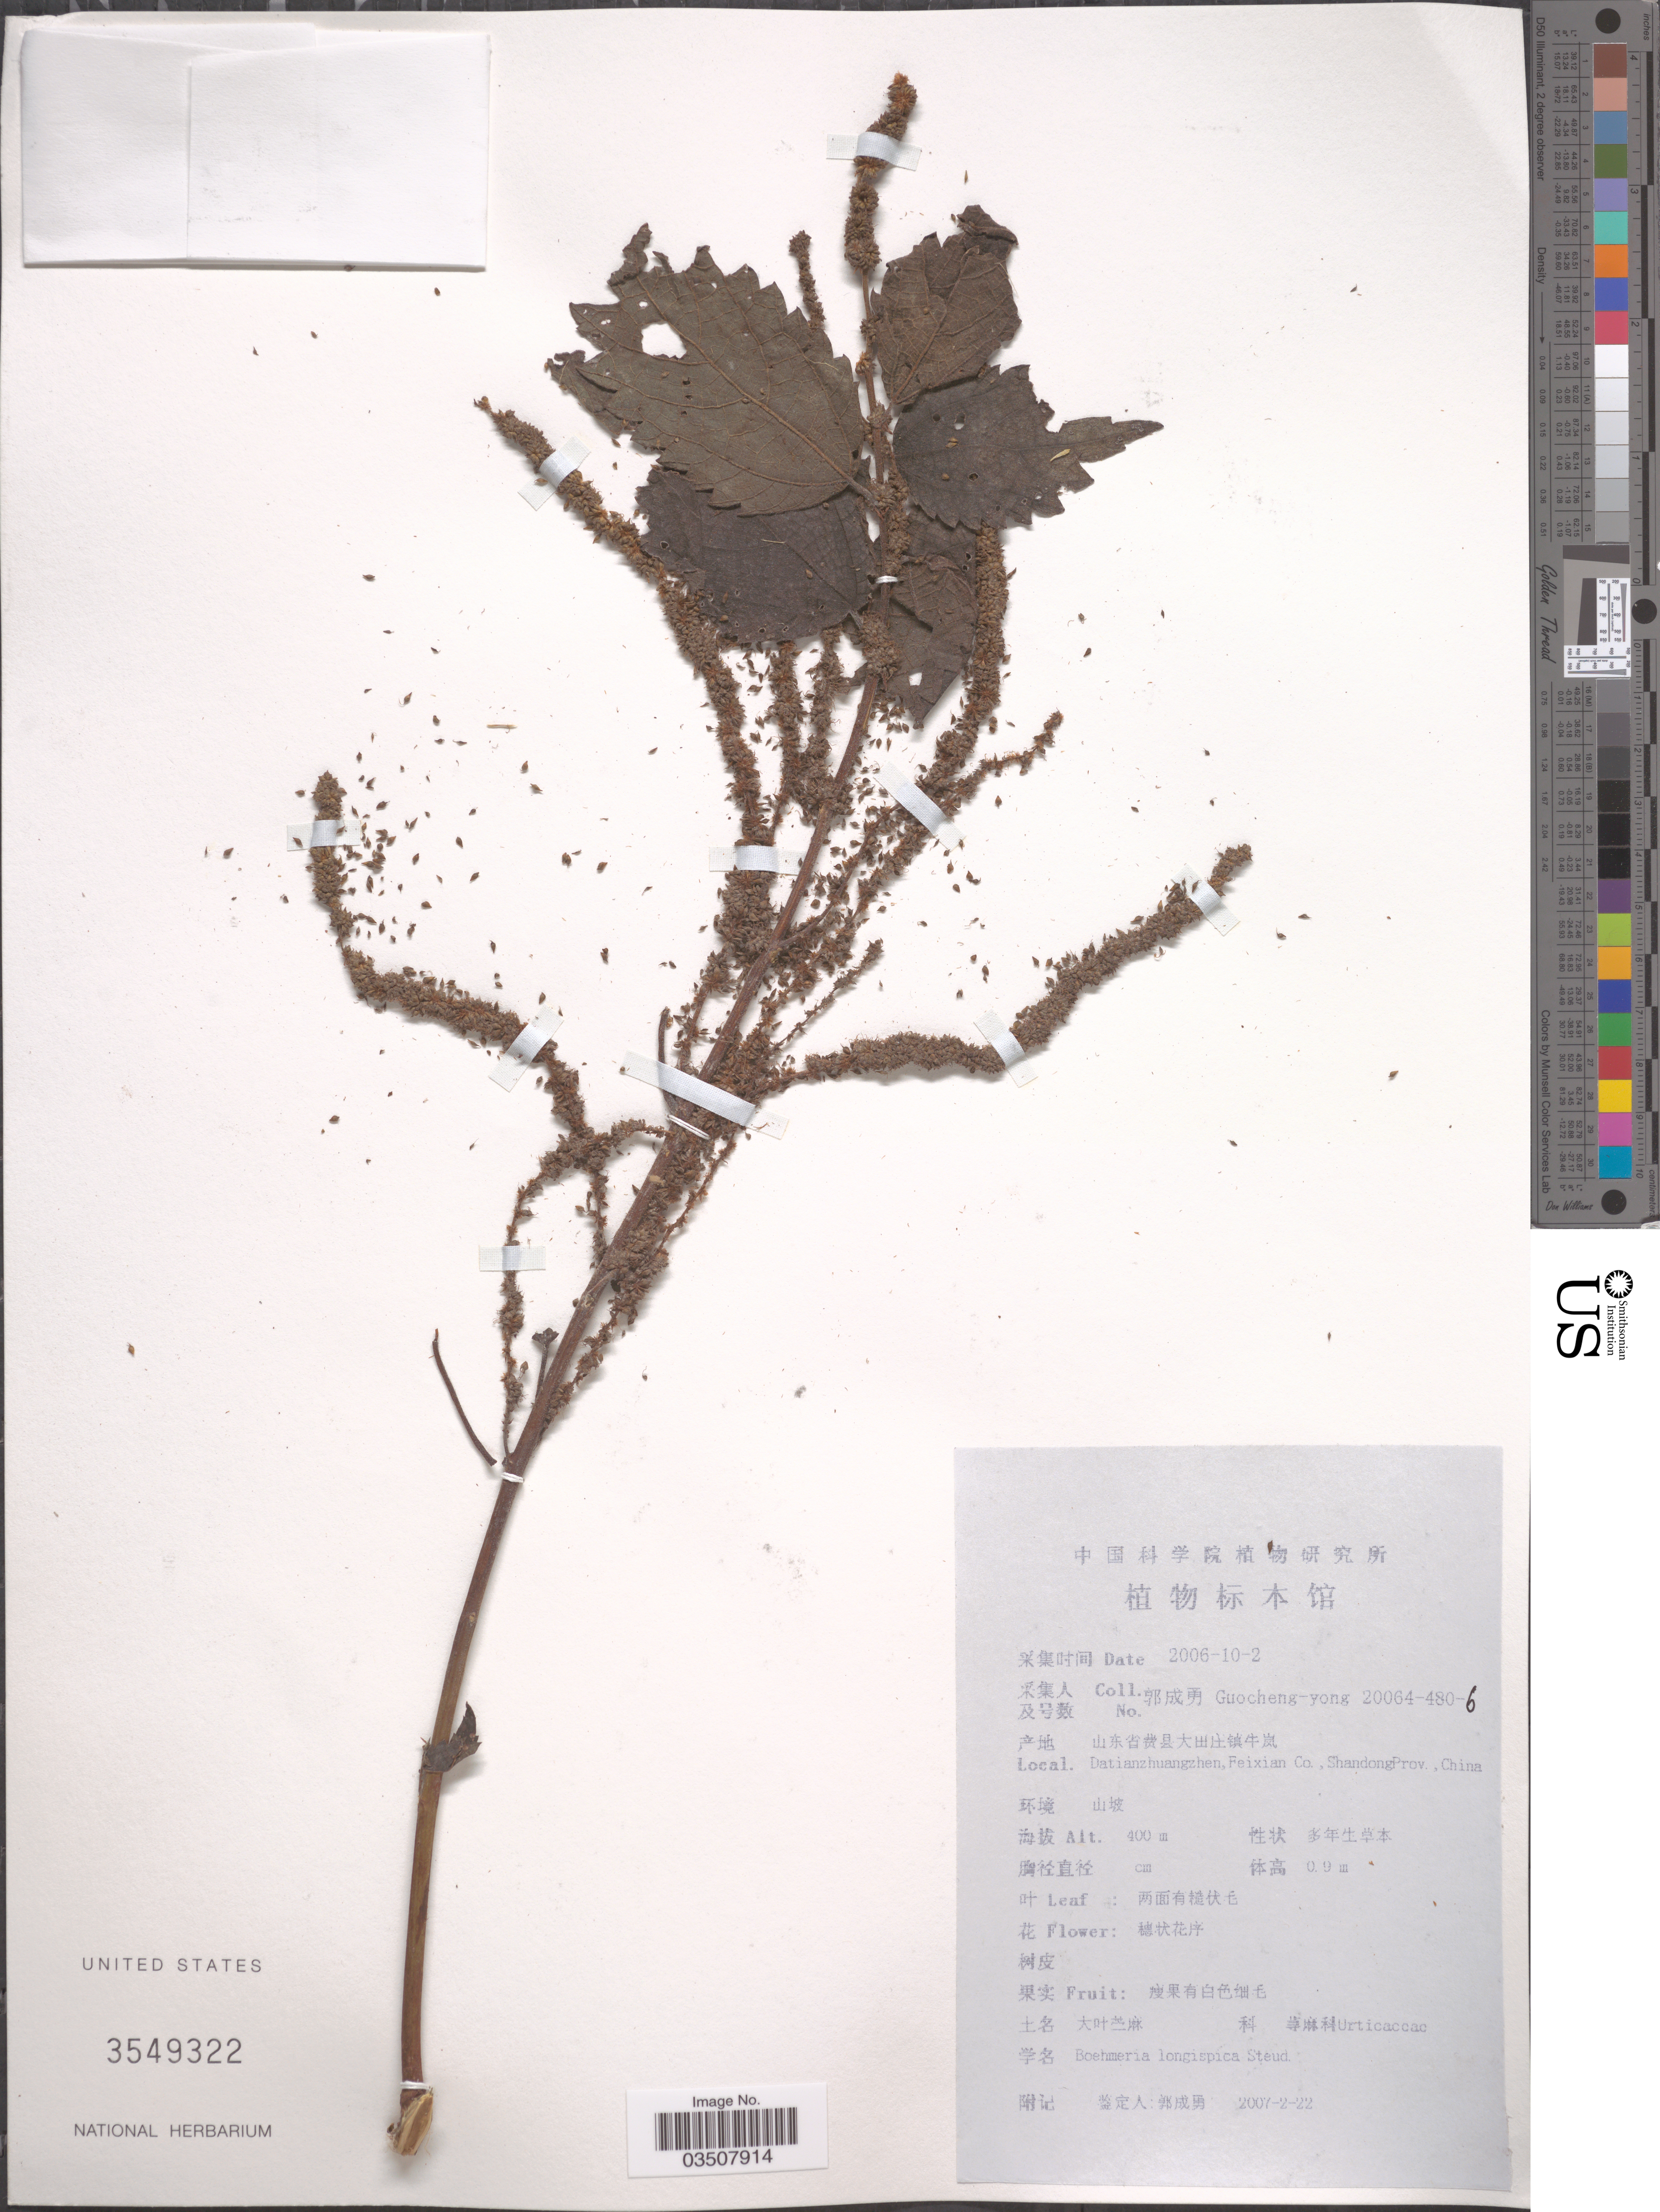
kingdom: Plantae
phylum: Tracheophyta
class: Magnoliopsida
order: Rosales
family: Urticaceae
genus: Boehmeria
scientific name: Boehmeria japonica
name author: (L. f.) Miq.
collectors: Guo cheng-yong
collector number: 20064-480-6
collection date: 2006-10-02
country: China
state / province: Shandong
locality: Datianzhuangzhen, Feixian Co.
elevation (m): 400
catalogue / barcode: US 3549322